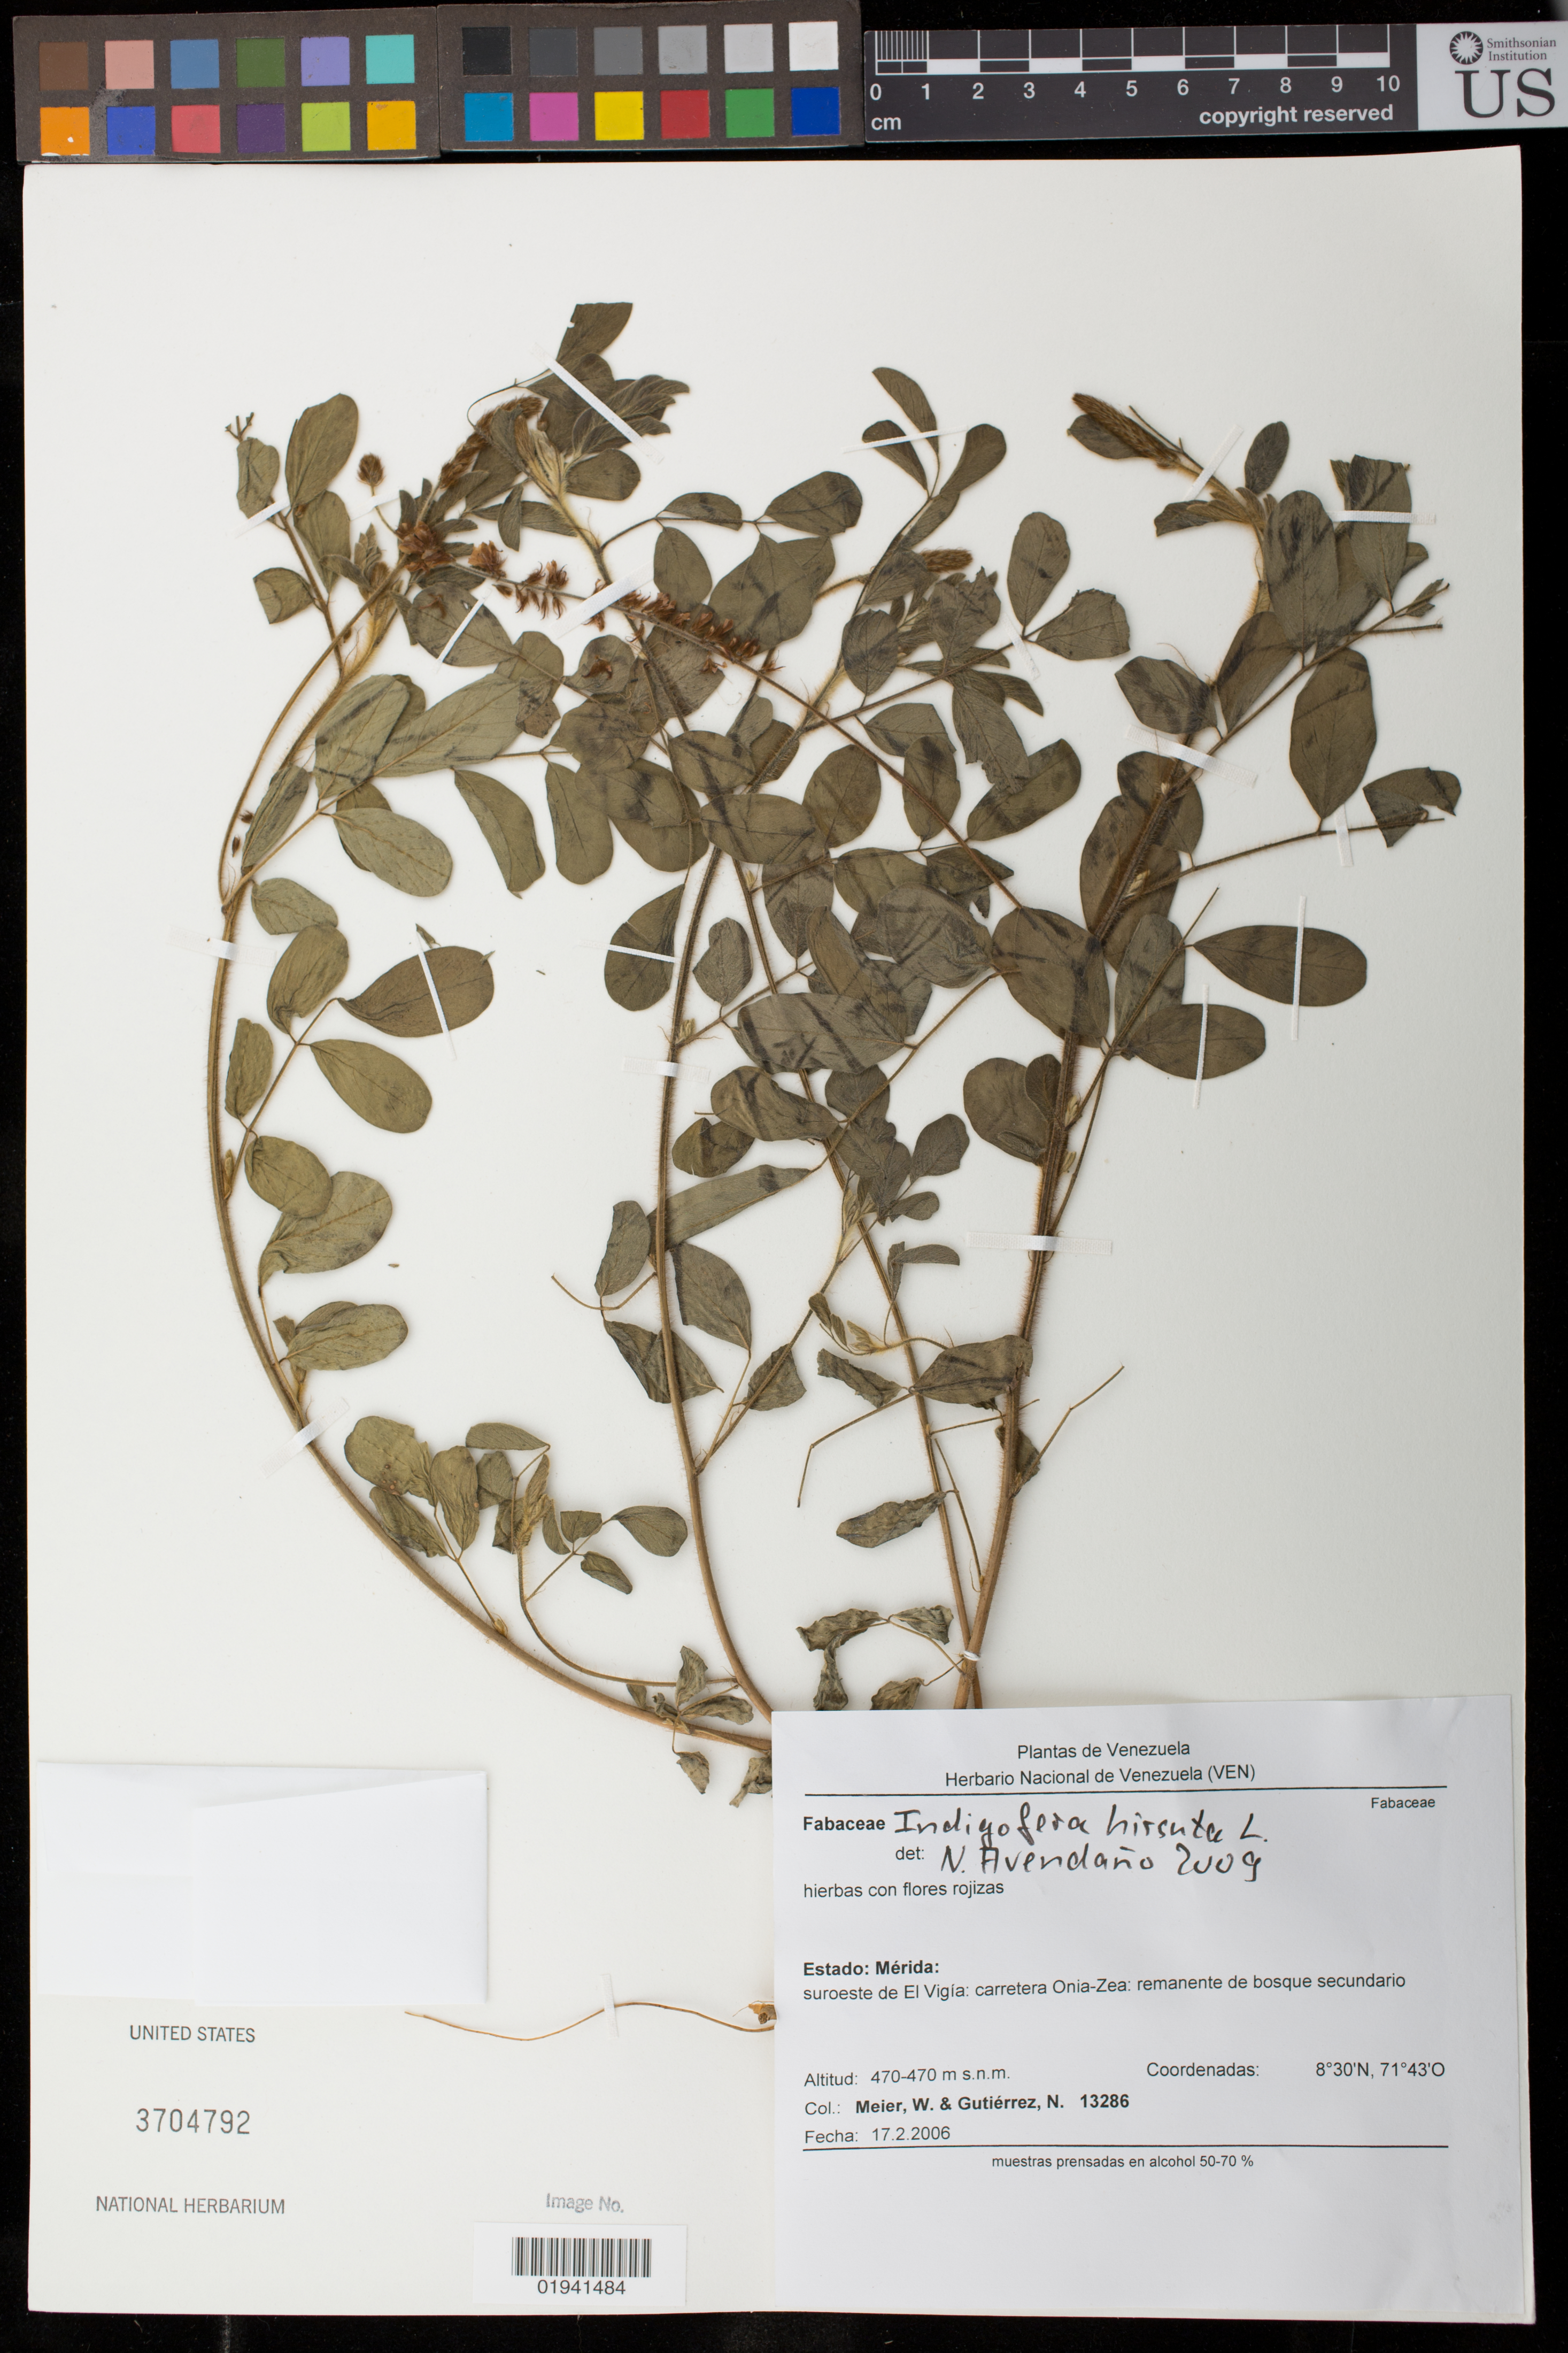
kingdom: Plantae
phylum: Tracheophyta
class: Magnoliopsida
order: Fabales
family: Fabaceae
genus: Indigofera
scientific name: Indigofera hirsuta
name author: L.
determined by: Avendaño, N.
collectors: W. Meier & N. Gutierrez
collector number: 13286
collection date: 2006-02-17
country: Venezuela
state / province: Mérida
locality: suroeste de El Vigia: carretera Onia-Zea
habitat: remanente de bosque secundario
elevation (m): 470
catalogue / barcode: US 3704792